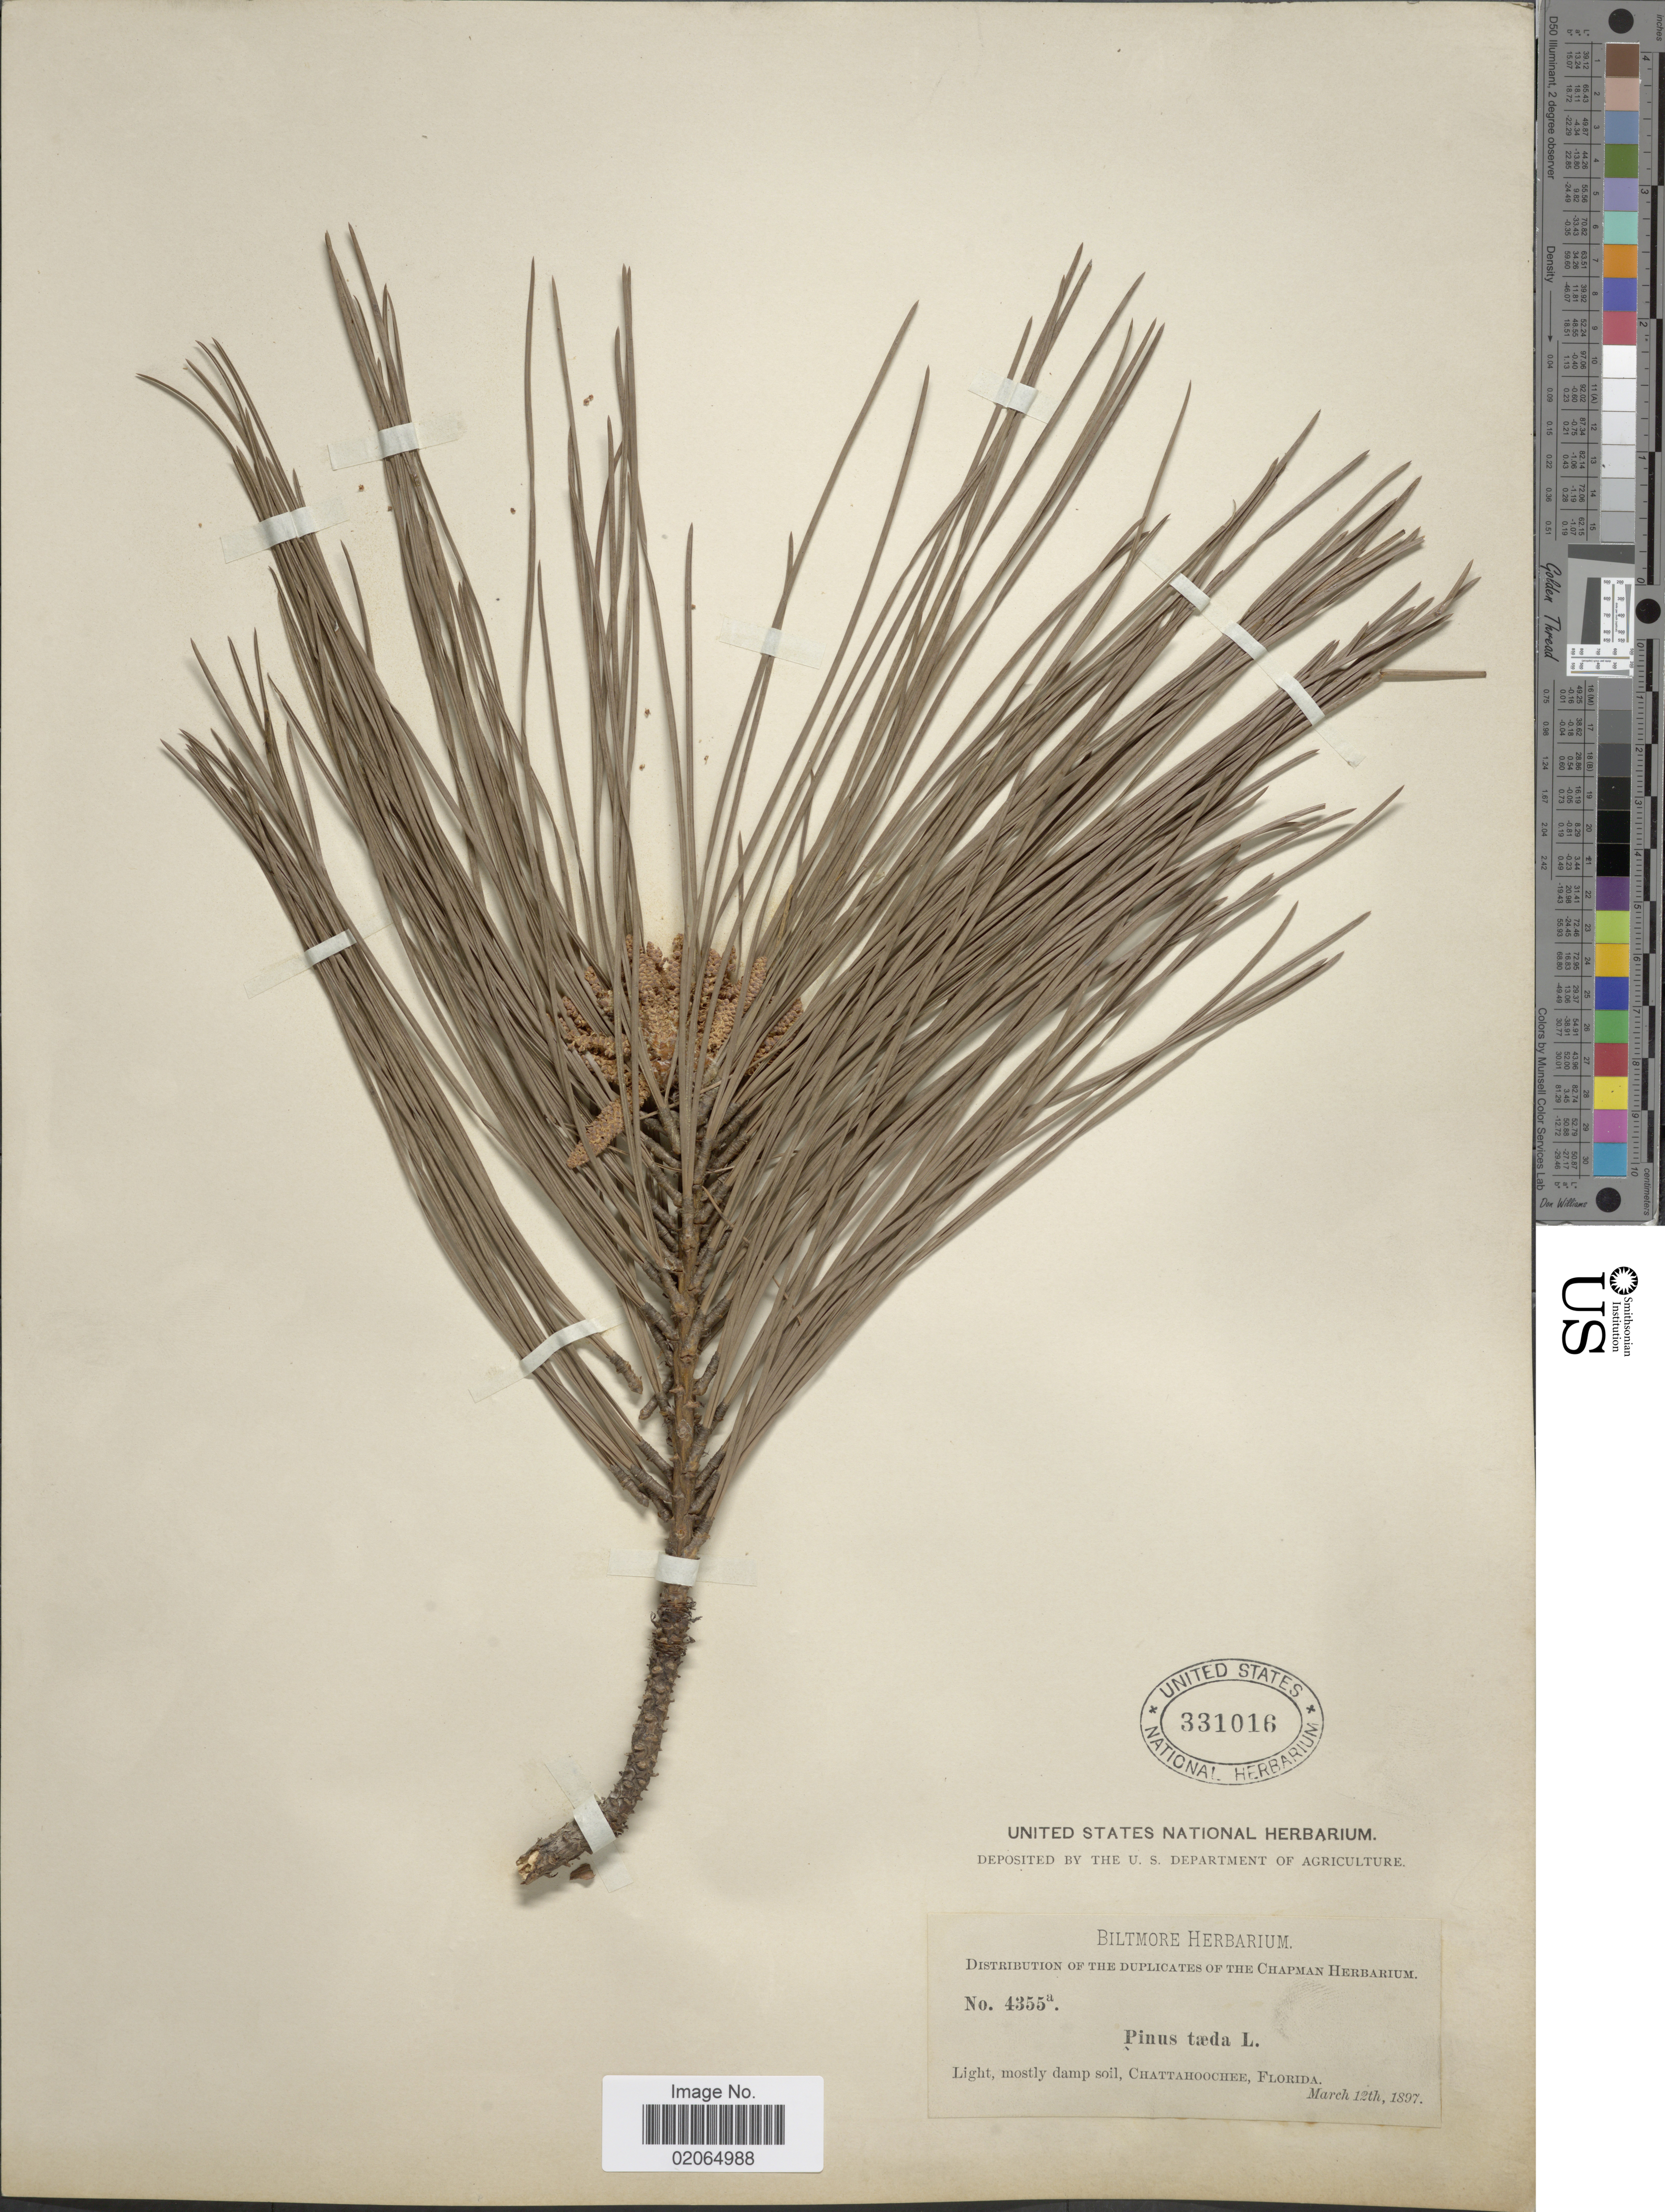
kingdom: Plantae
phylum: Tracheophyta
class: Pinopsida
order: Pinales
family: Pinaceae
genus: Pinus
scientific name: Pinus taeda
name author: L.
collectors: ex herb. Biltmore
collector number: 4355a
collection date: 1897-03-12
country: United States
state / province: Florida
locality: Chattahoochee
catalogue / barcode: US 331016